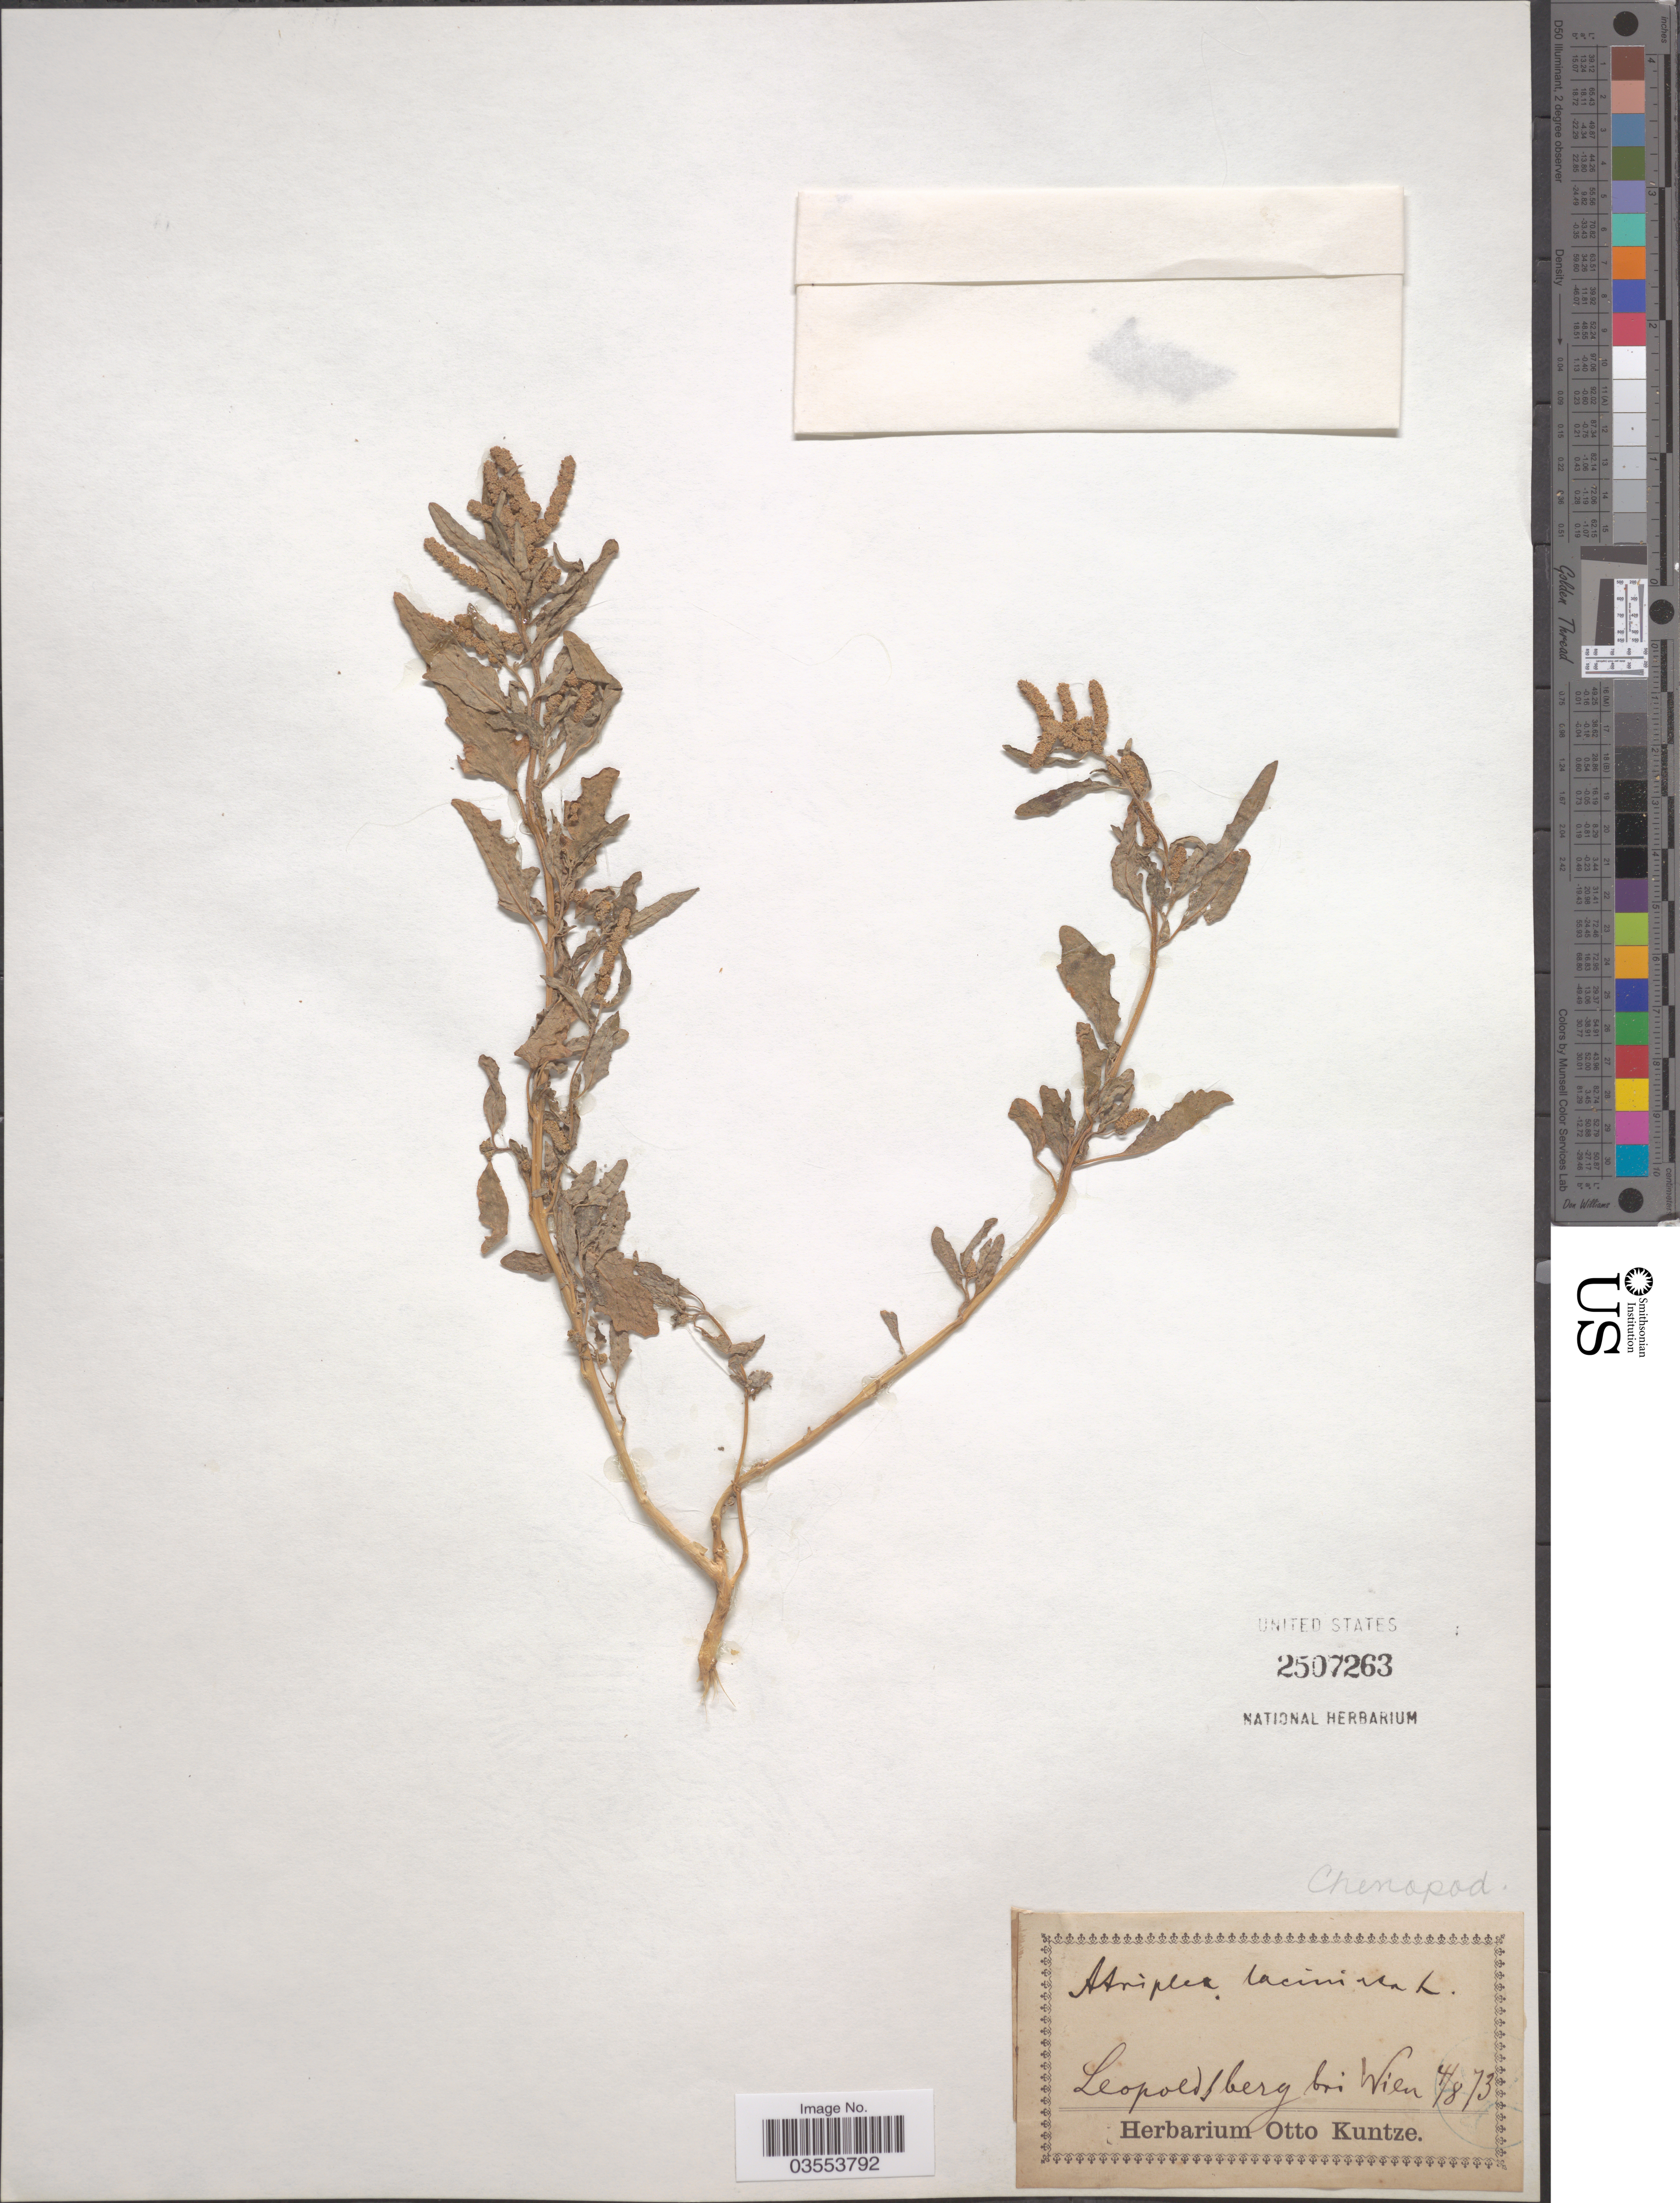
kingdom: Plantae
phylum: Tracheophyta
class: Magnoliopsida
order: Caryophyllales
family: Amaranthaceae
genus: Atriplex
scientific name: Atriplex laciniata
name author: L.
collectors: ex herb. Otto Kuntze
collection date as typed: Transcribed d/m/y: 4/8/73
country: Austria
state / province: Wien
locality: Leopoldsberg.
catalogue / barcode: US 2507263